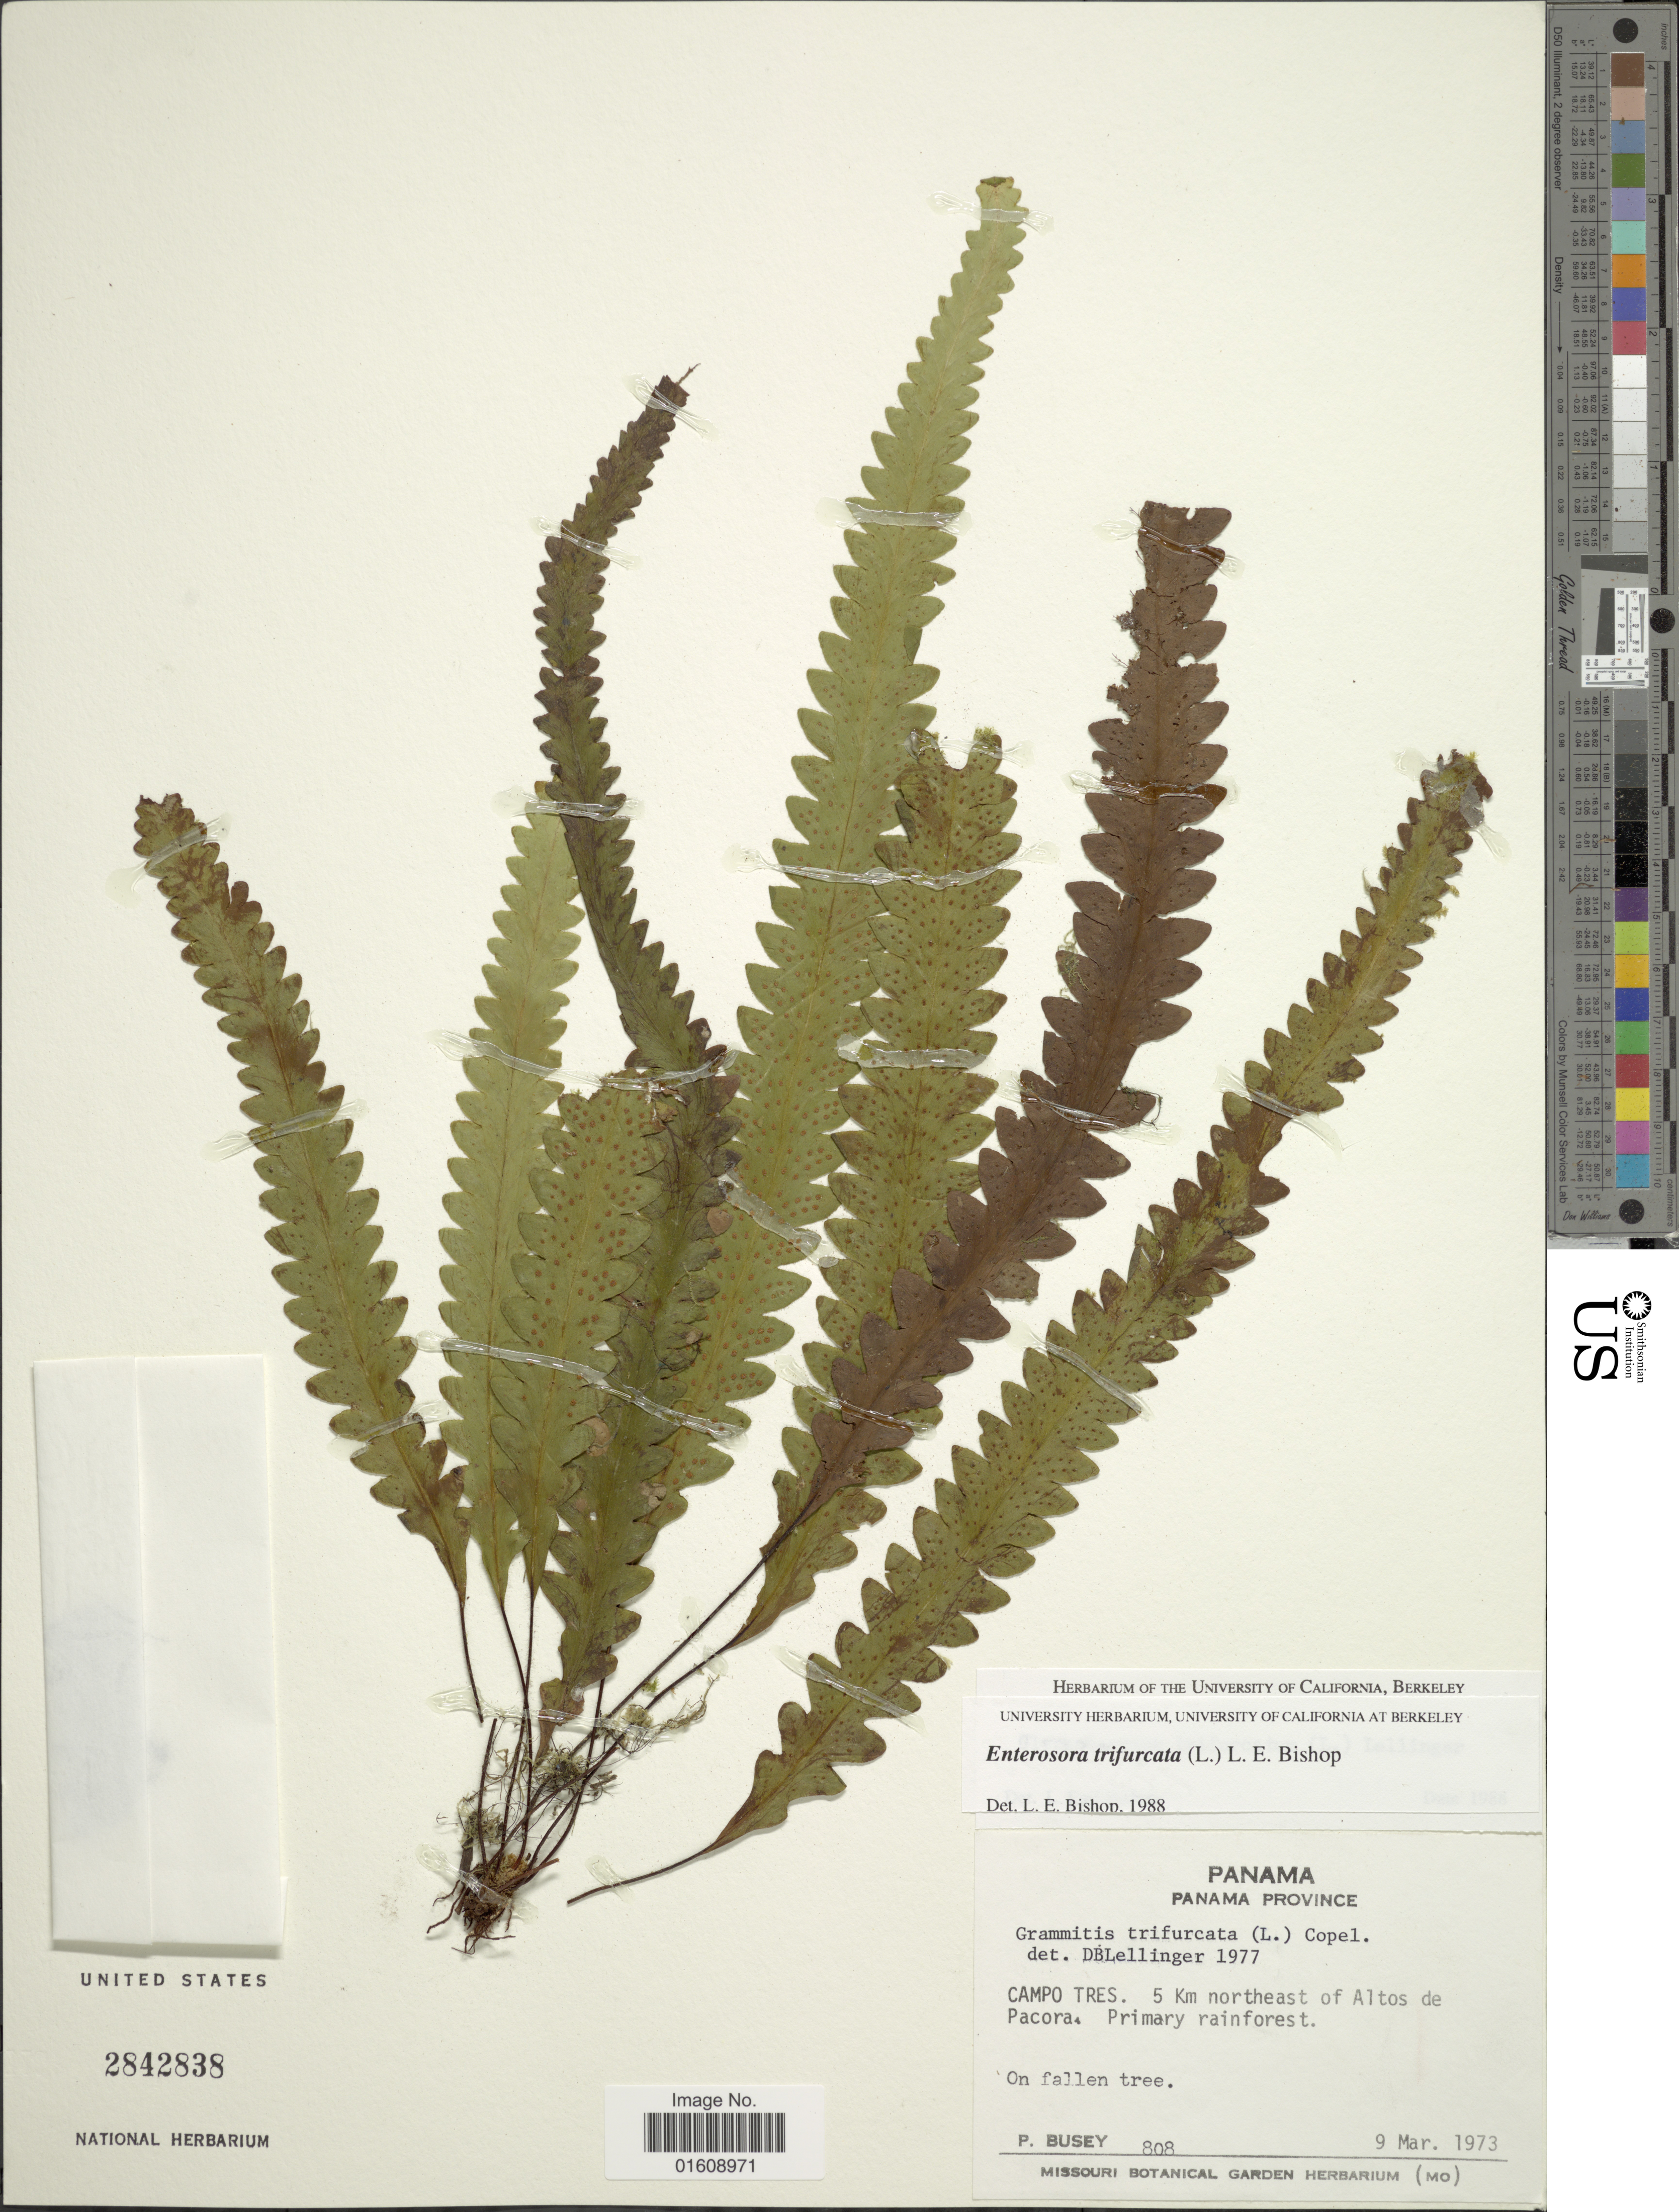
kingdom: Plantae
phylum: Tracheophyta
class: Polypodiopsida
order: Polypodiales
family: Polypodiaceae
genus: Enterosora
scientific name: Enterosora trifurcata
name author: (L.) L.E. Bishop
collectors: P. Busey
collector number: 808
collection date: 1973-03-09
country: Panama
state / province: Panamá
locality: Panama, Panama Province, Campo Tres. 5 Km northeast of Altos de Pacora.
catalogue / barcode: US 2842838